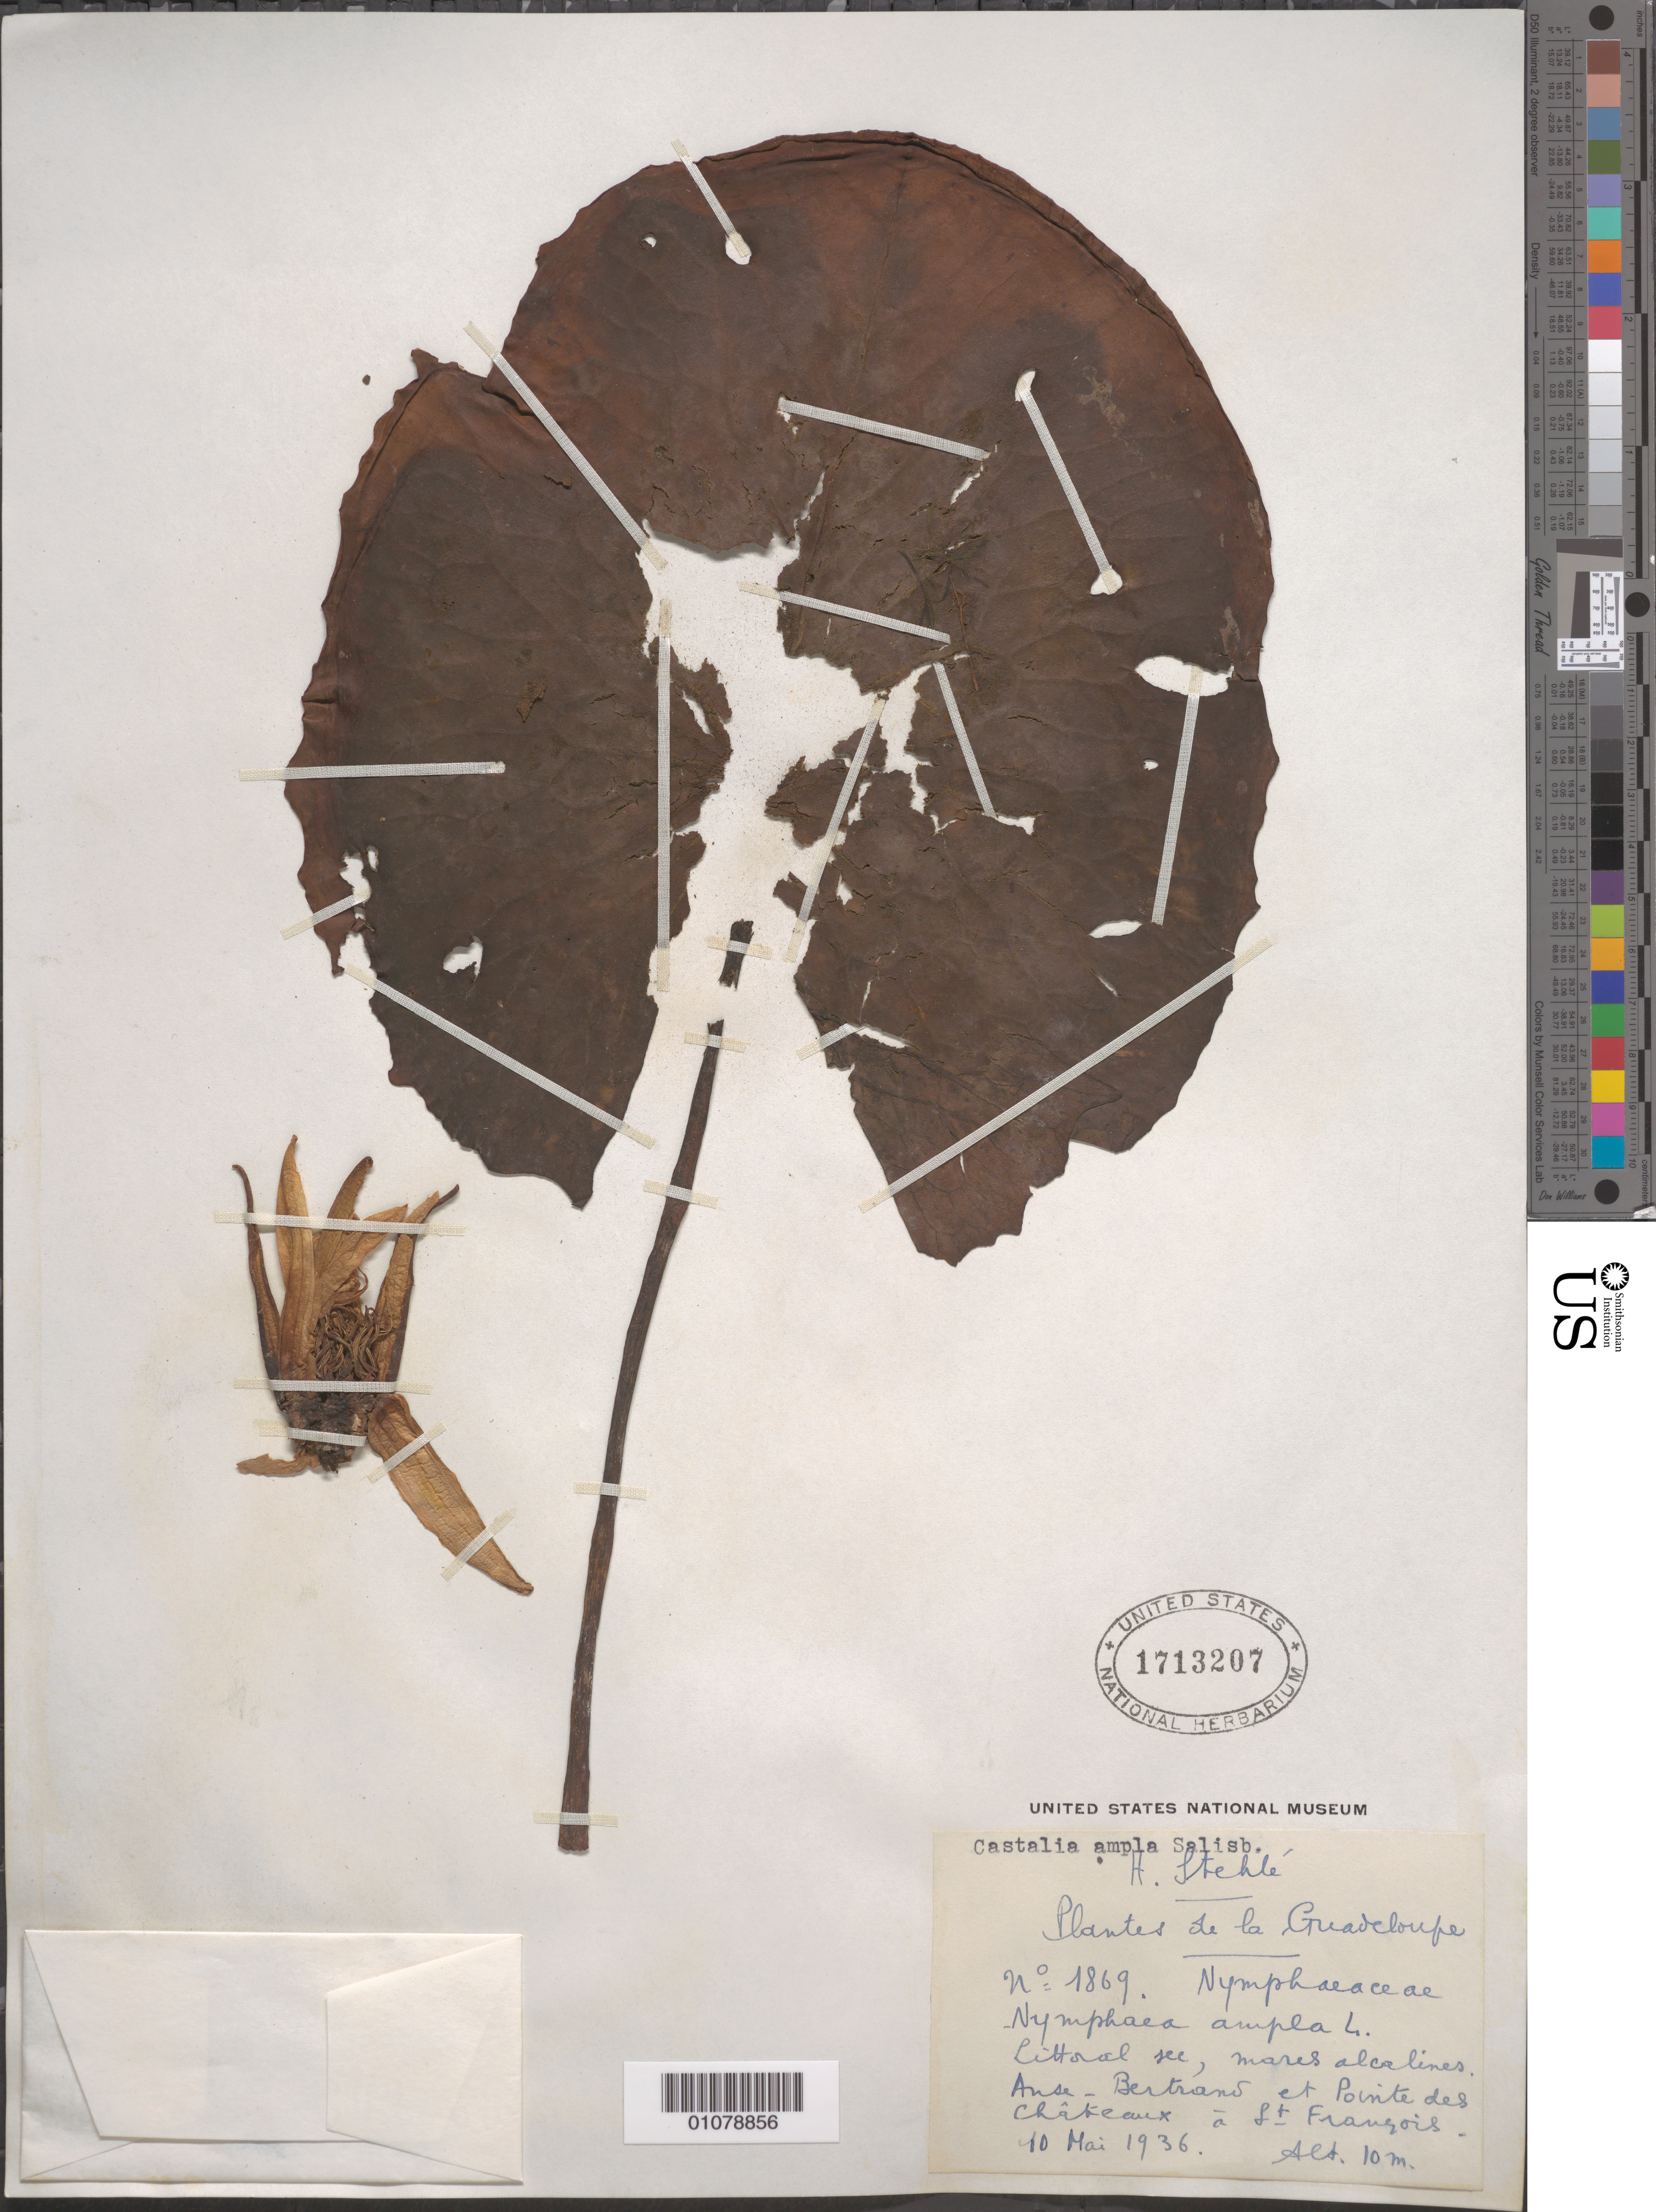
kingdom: Plantae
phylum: Tracheophyta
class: Magnoliopsida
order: Nymphaeales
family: Nymphaeaceae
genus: Nymphaea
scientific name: Nymphaea ampla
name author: (Salisb.) DC.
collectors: H. Stehlé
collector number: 1869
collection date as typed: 10 May 1936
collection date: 1936-05-10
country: Guadeloupe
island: Grande Terre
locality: Anse-Bertrand et Pointe des Chateux a St Francois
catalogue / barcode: US 1713207